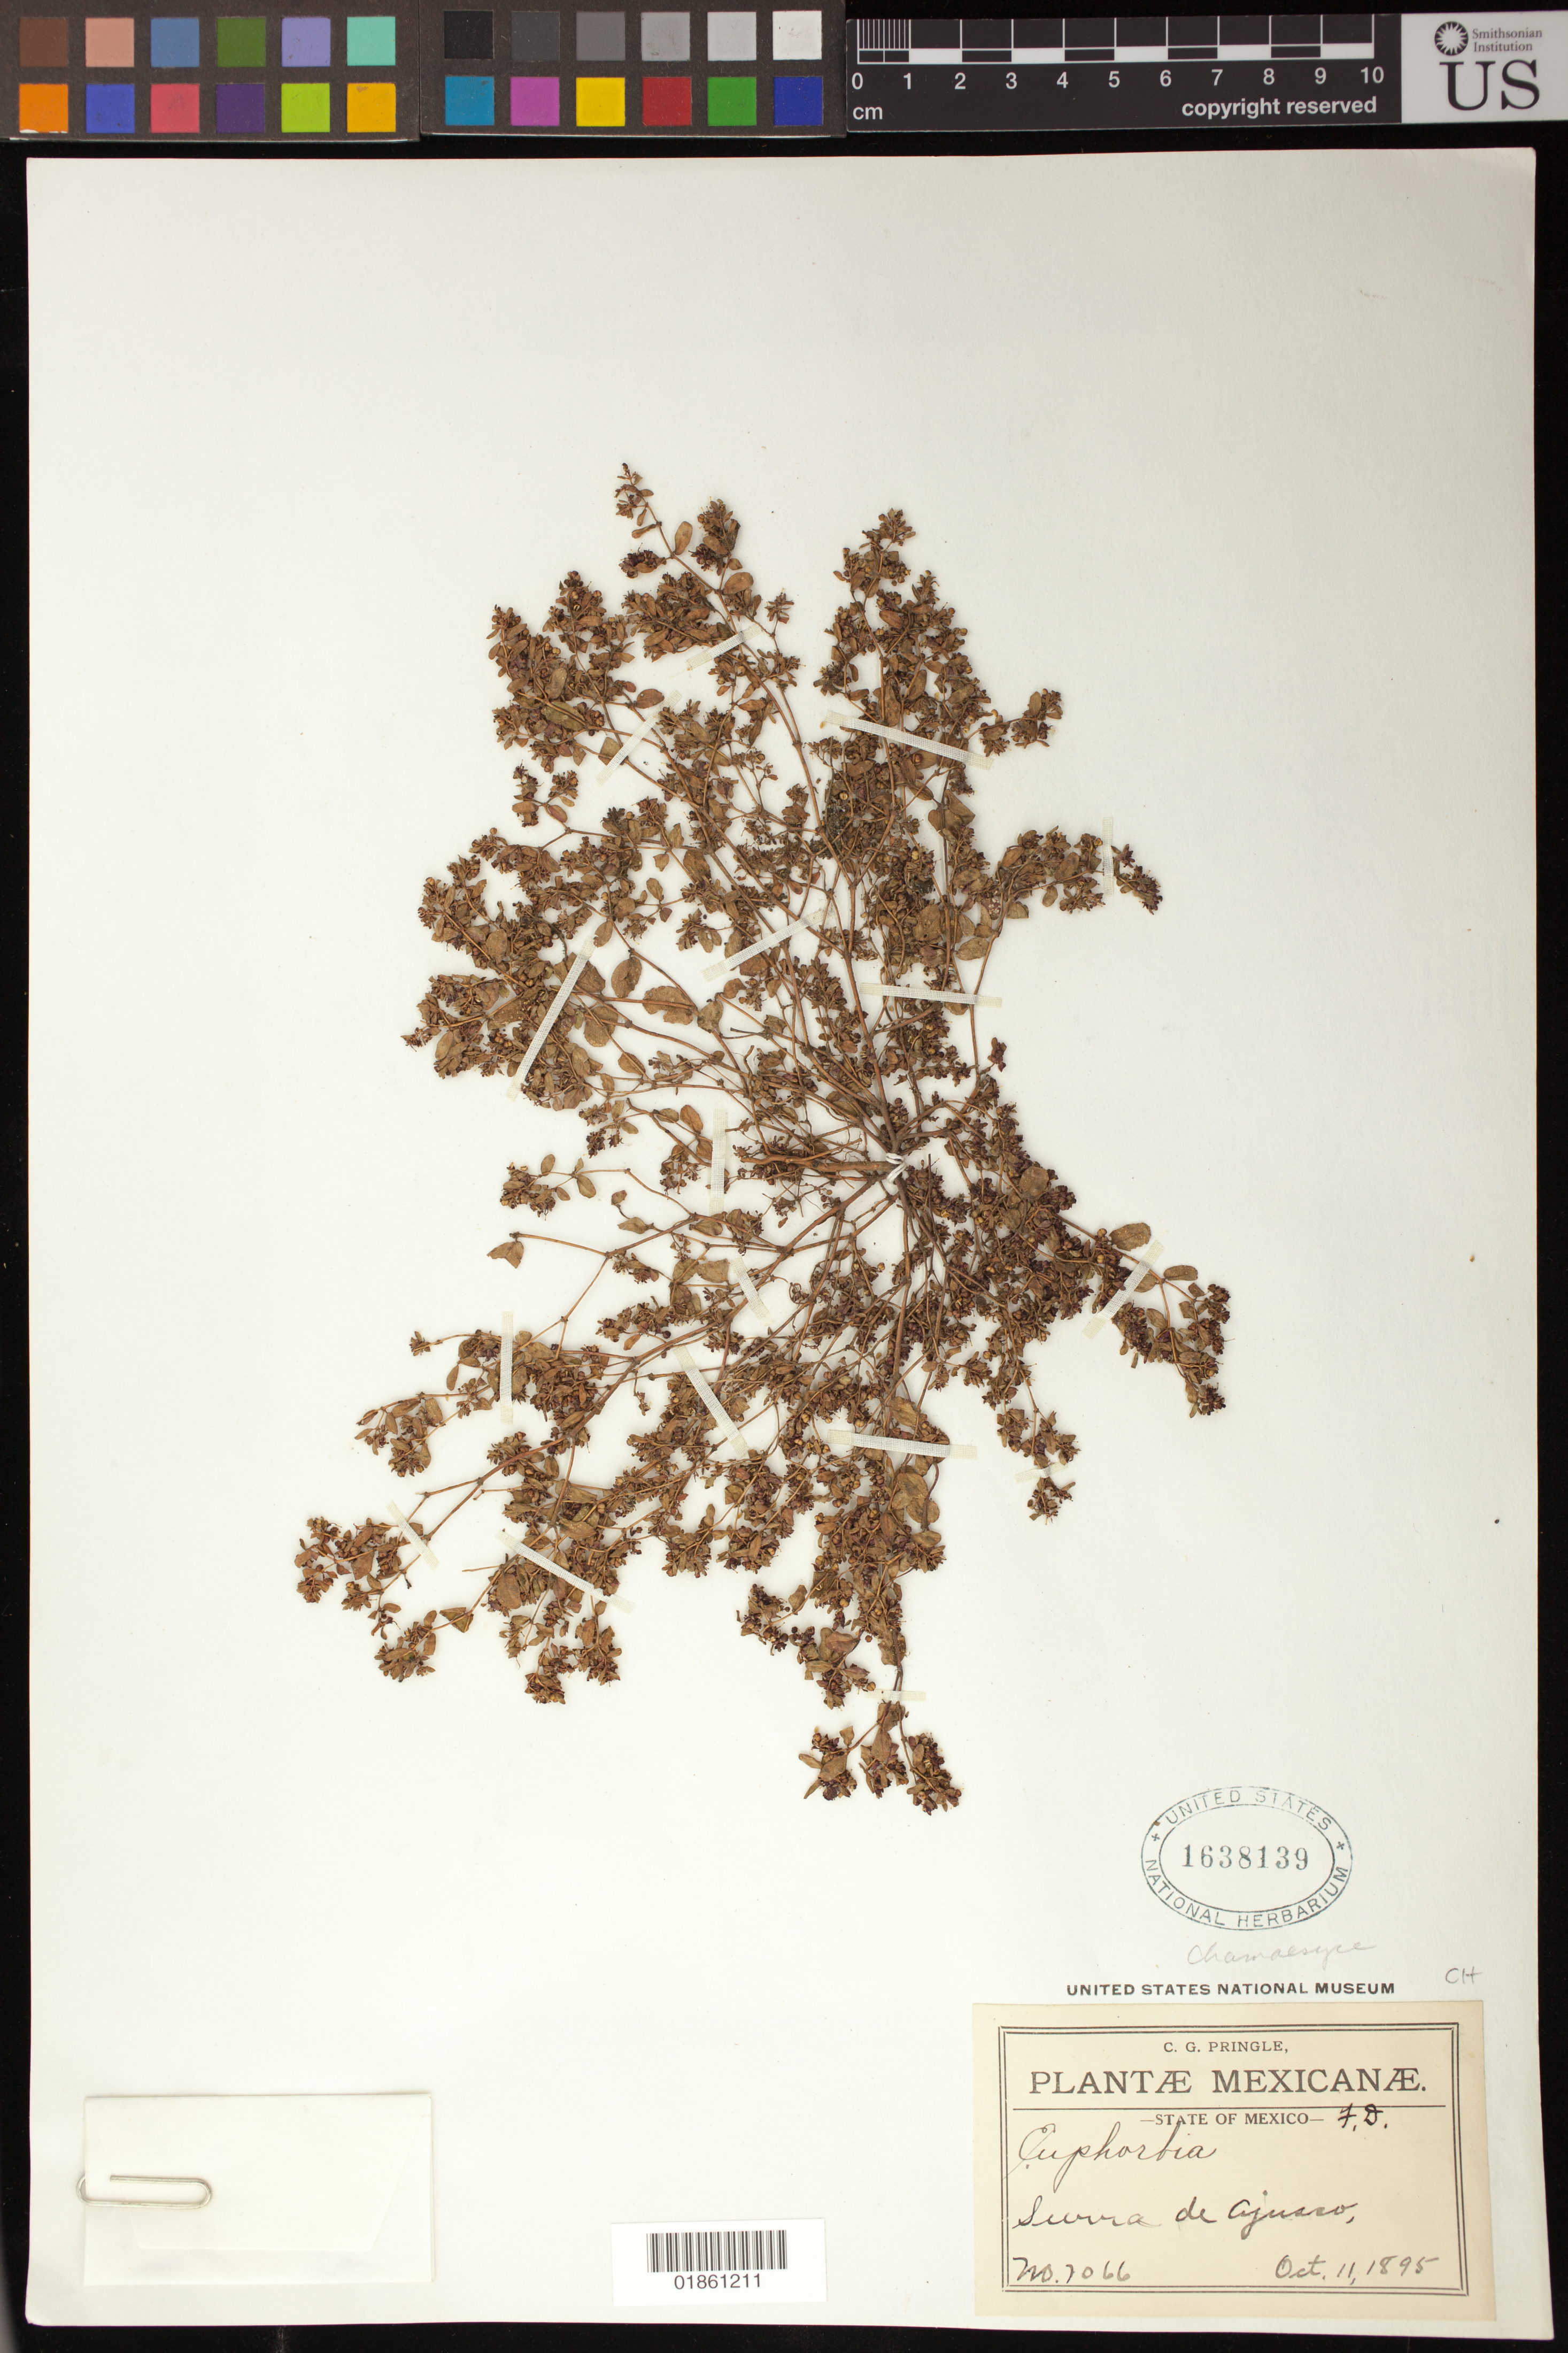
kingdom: Plantae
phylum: Tracheophyta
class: Magnoliopsida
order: Malpighiales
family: Euphorbiaceae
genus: Euphorbia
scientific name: Euphorbia sp.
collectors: C. G. Pringle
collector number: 7066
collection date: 1895-10-11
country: Mexico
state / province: Distrito Federal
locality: Sierra de Ajusco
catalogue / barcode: US 1638139